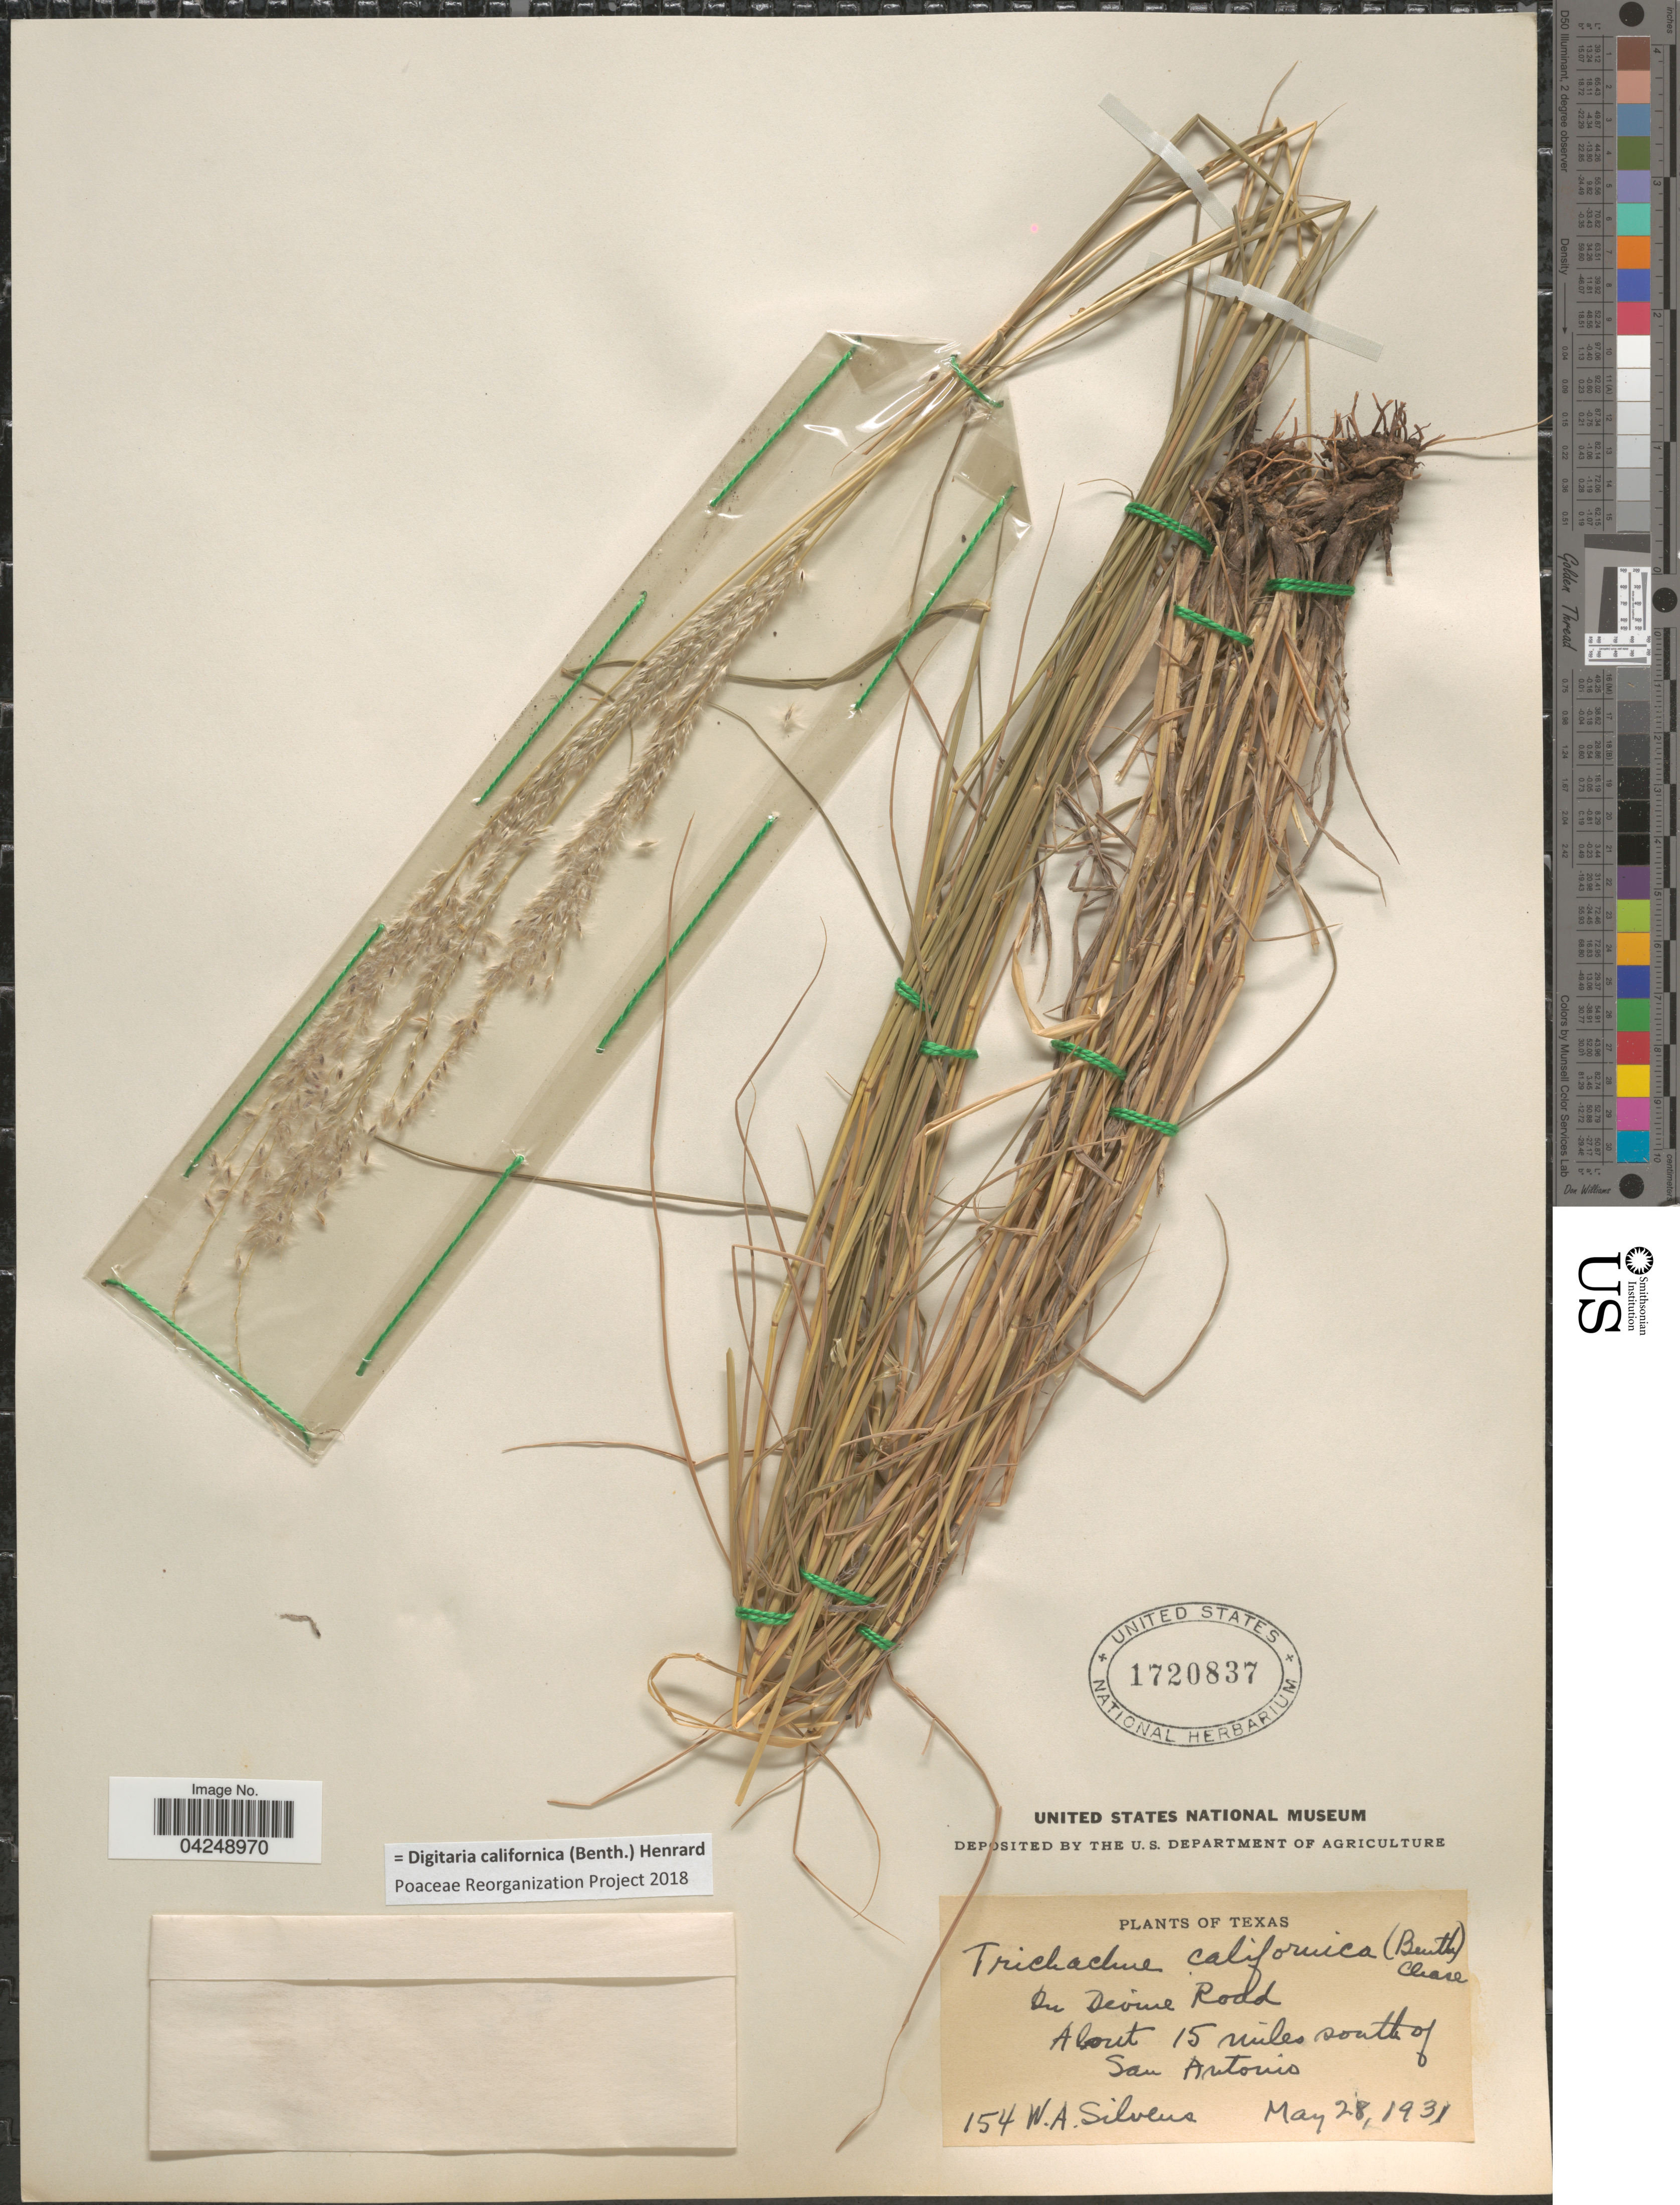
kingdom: Plantae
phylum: Tracheophyta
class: Liliopsida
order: Poales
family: Poaceae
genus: Digitaria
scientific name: Digitaria californica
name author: (Benth.) Henr.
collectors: W. Silveus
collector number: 154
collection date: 1931-05-28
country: United States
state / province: Texas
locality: On Devine Road. About 15 miles south of San Antonio.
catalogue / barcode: US 1720837